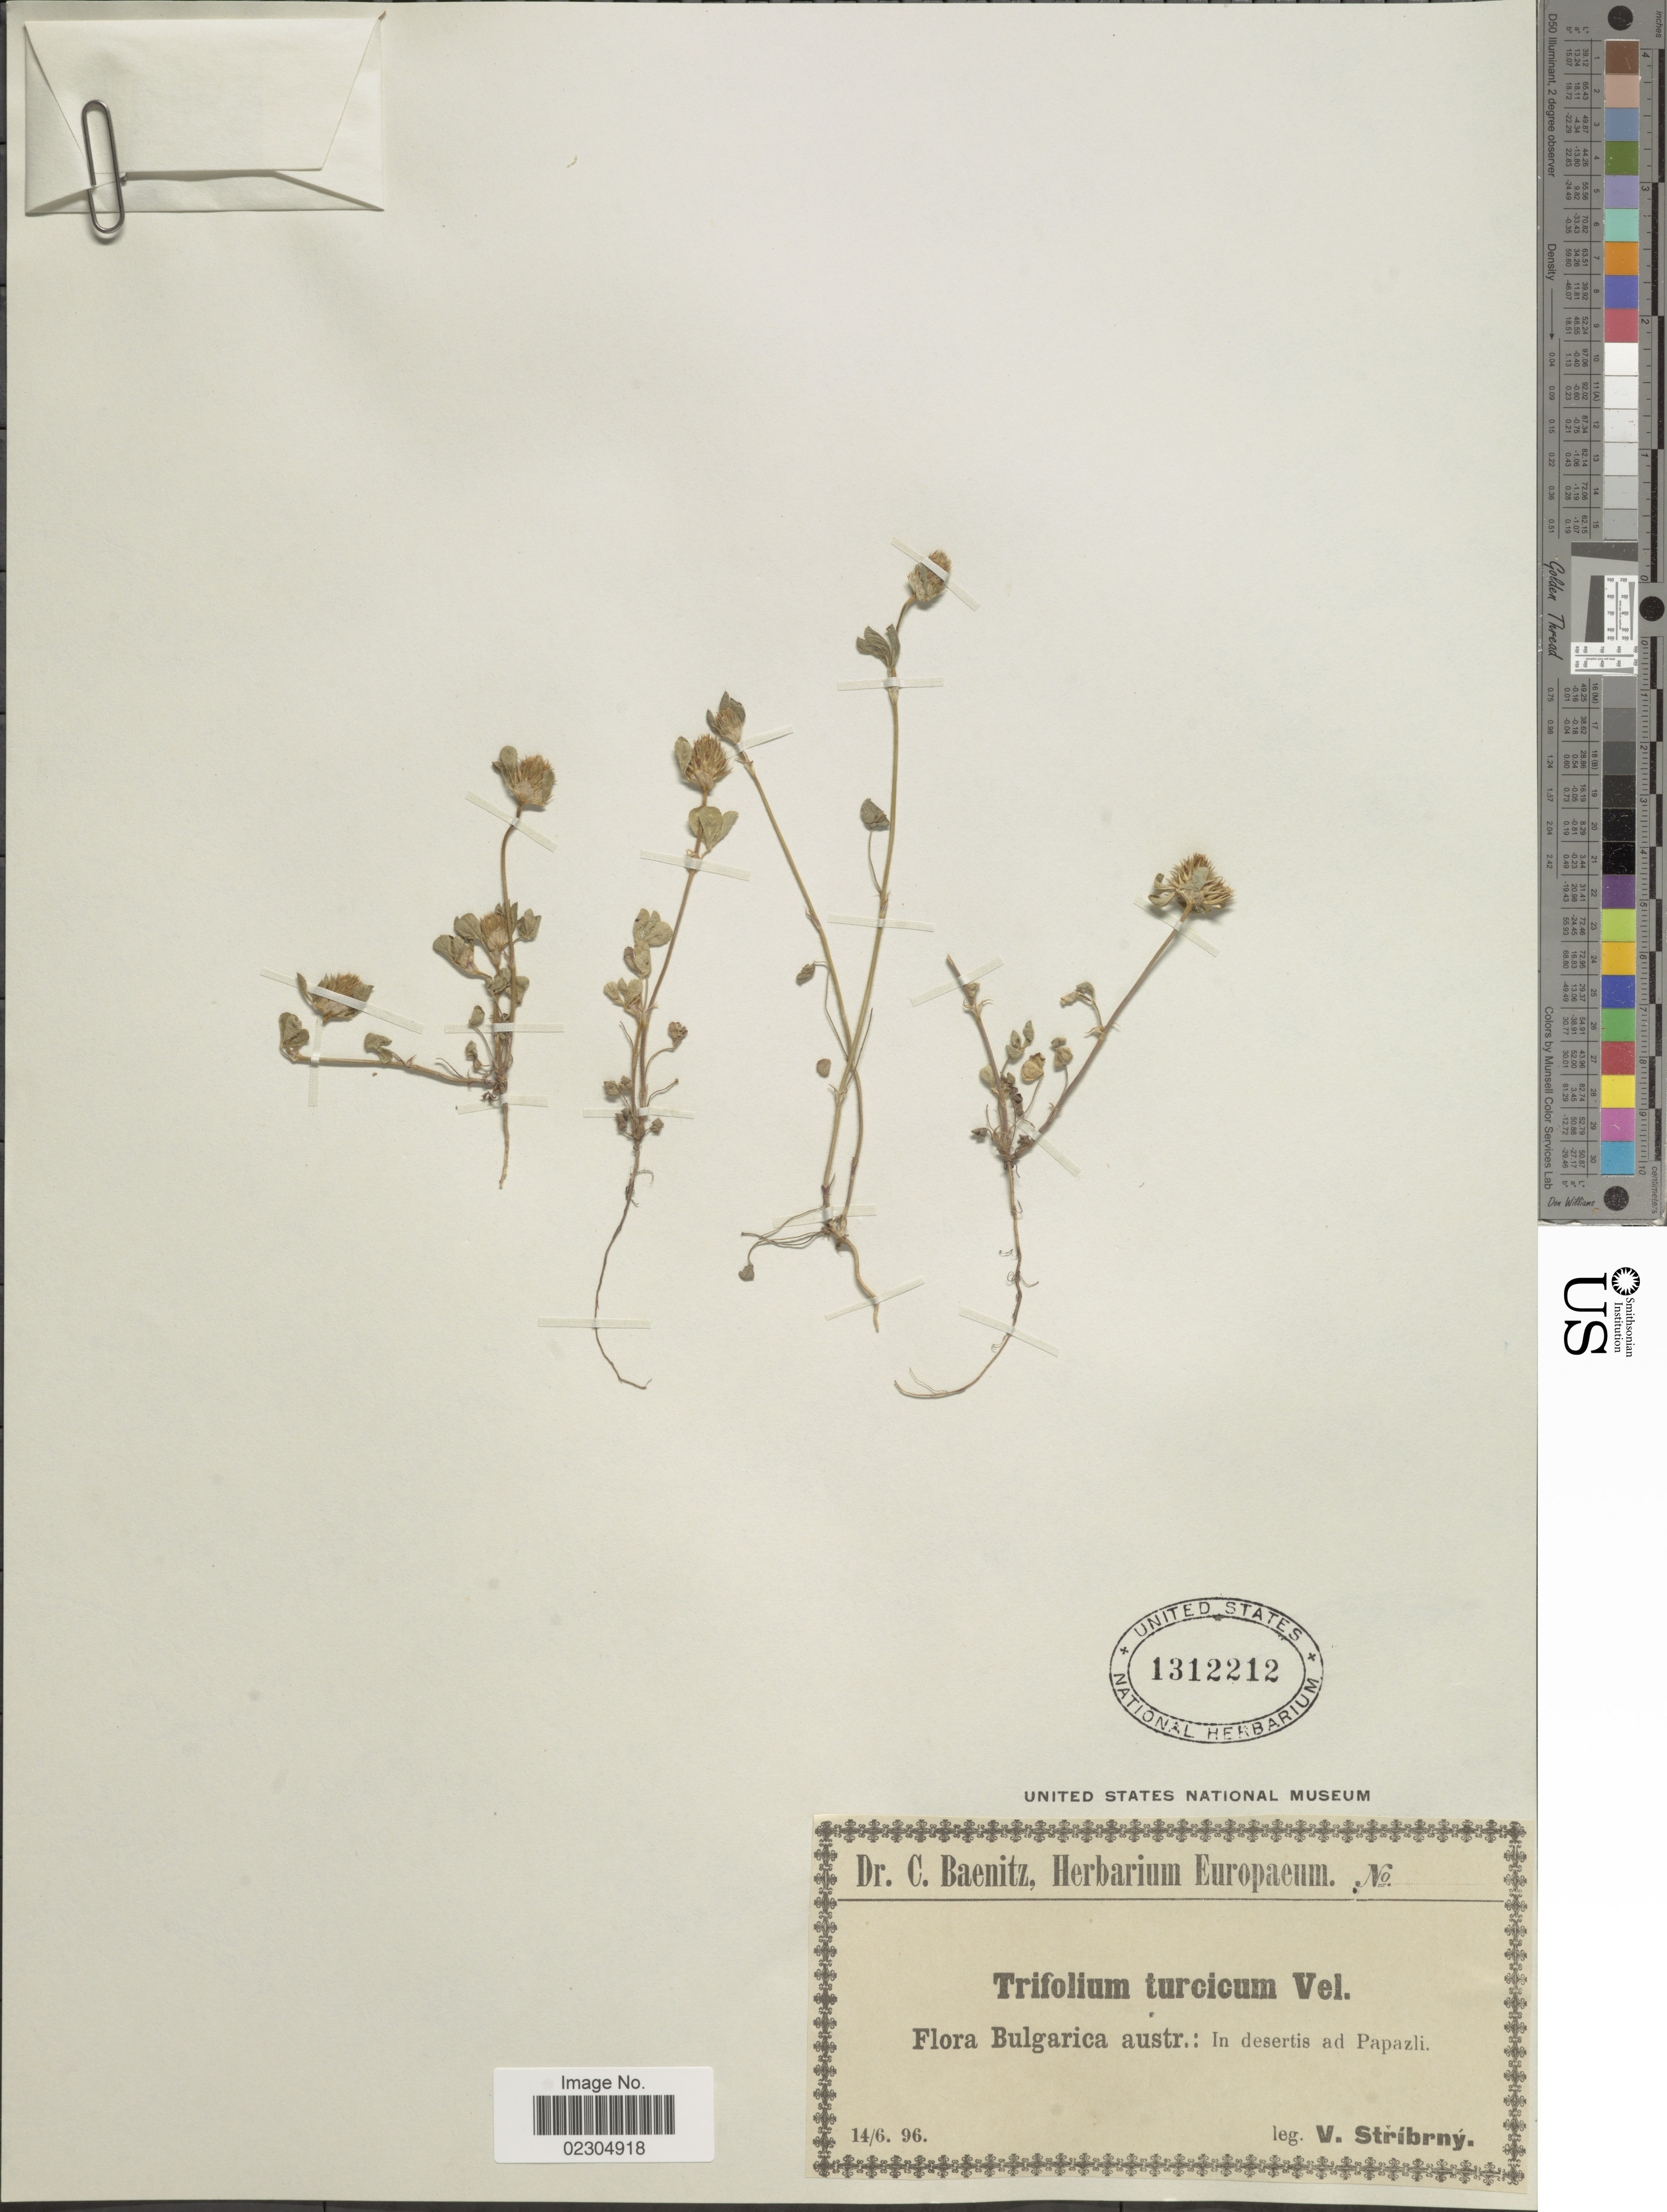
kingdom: Plantae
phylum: Tracheophyta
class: Magnoliopsida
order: Fabales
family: Fabaceae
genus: Trifolium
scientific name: Trifolium turcicum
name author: Velen.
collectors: V. Stribrny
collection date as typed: Transcribed d/m/y: 14/6/96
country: Bulgaria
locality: Bulgarica austr: I desertis ad Papazli.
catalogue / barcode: US 1312212